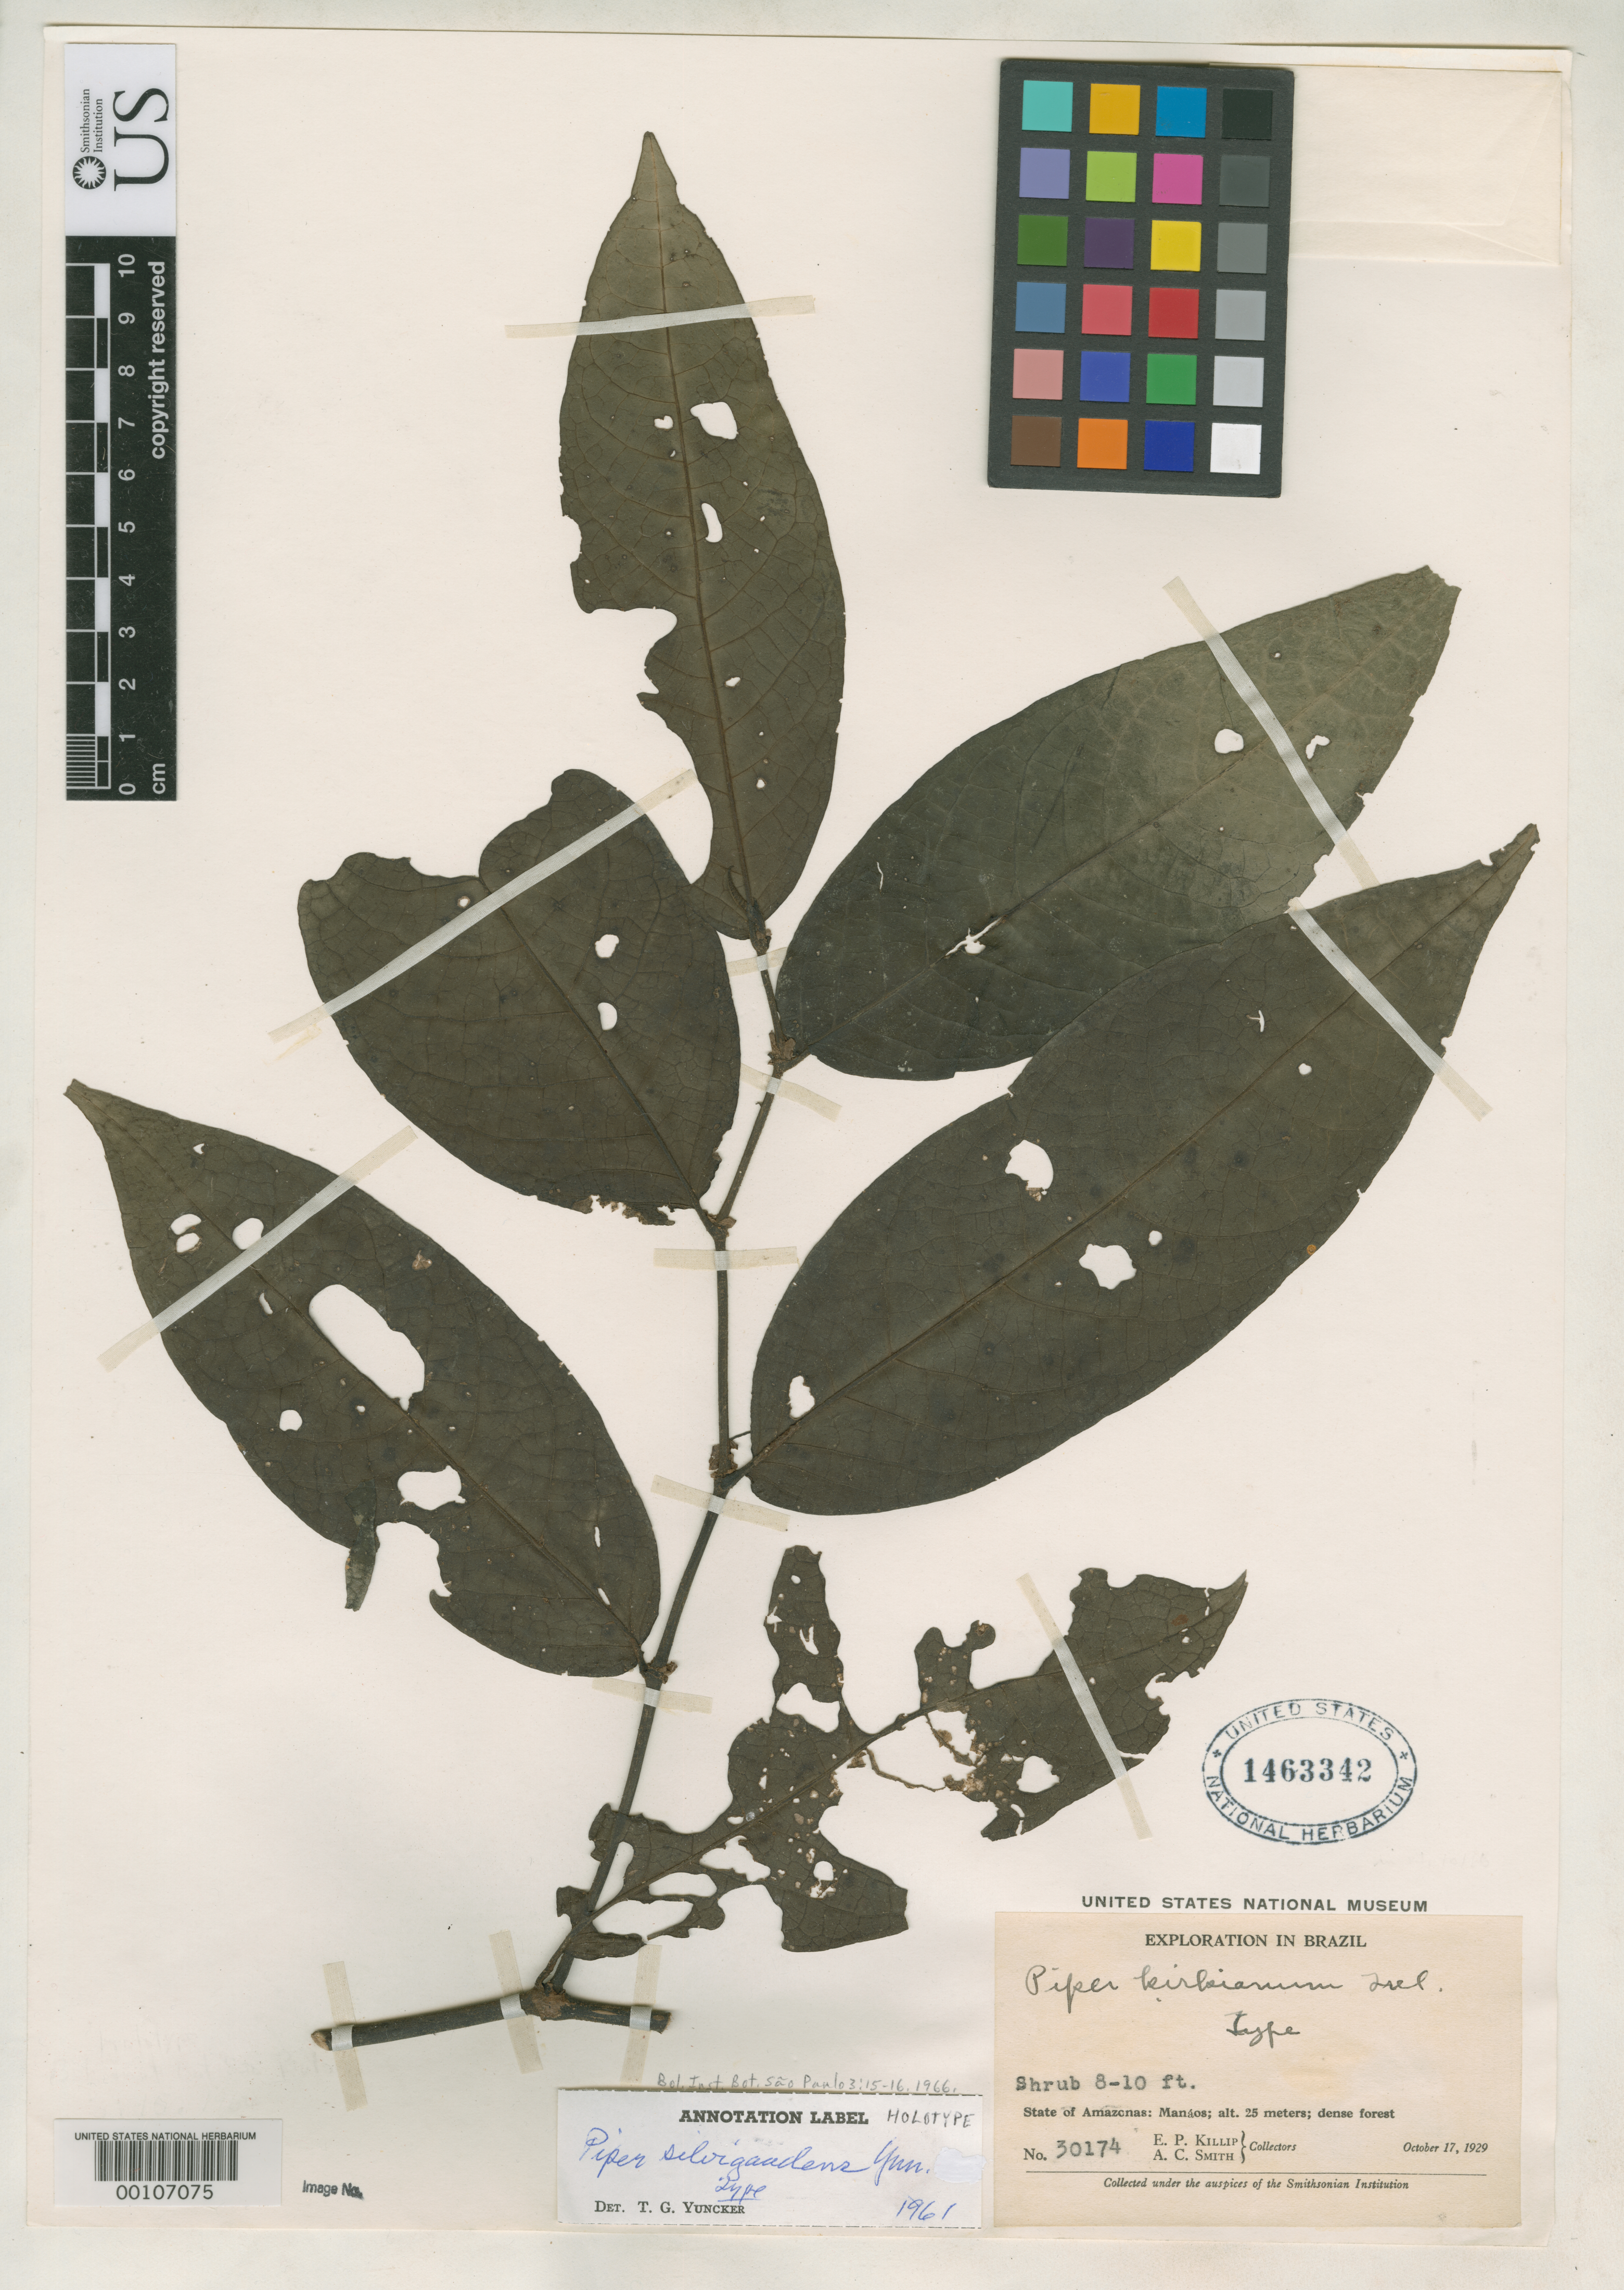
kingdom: Plantae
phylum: Tracheophyta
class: Magnoliopsida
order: Piperales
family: Piperaceae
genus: Piper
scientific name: Piper silvigaudens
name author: Yunck.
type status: Holotype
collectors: E. P. Killip & A. C. Smith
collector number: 30174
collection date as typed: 17 Oct 1929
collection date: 1929-10-17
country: Brazil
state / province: Amazonas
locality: Manaos.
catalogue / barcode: US 1463342